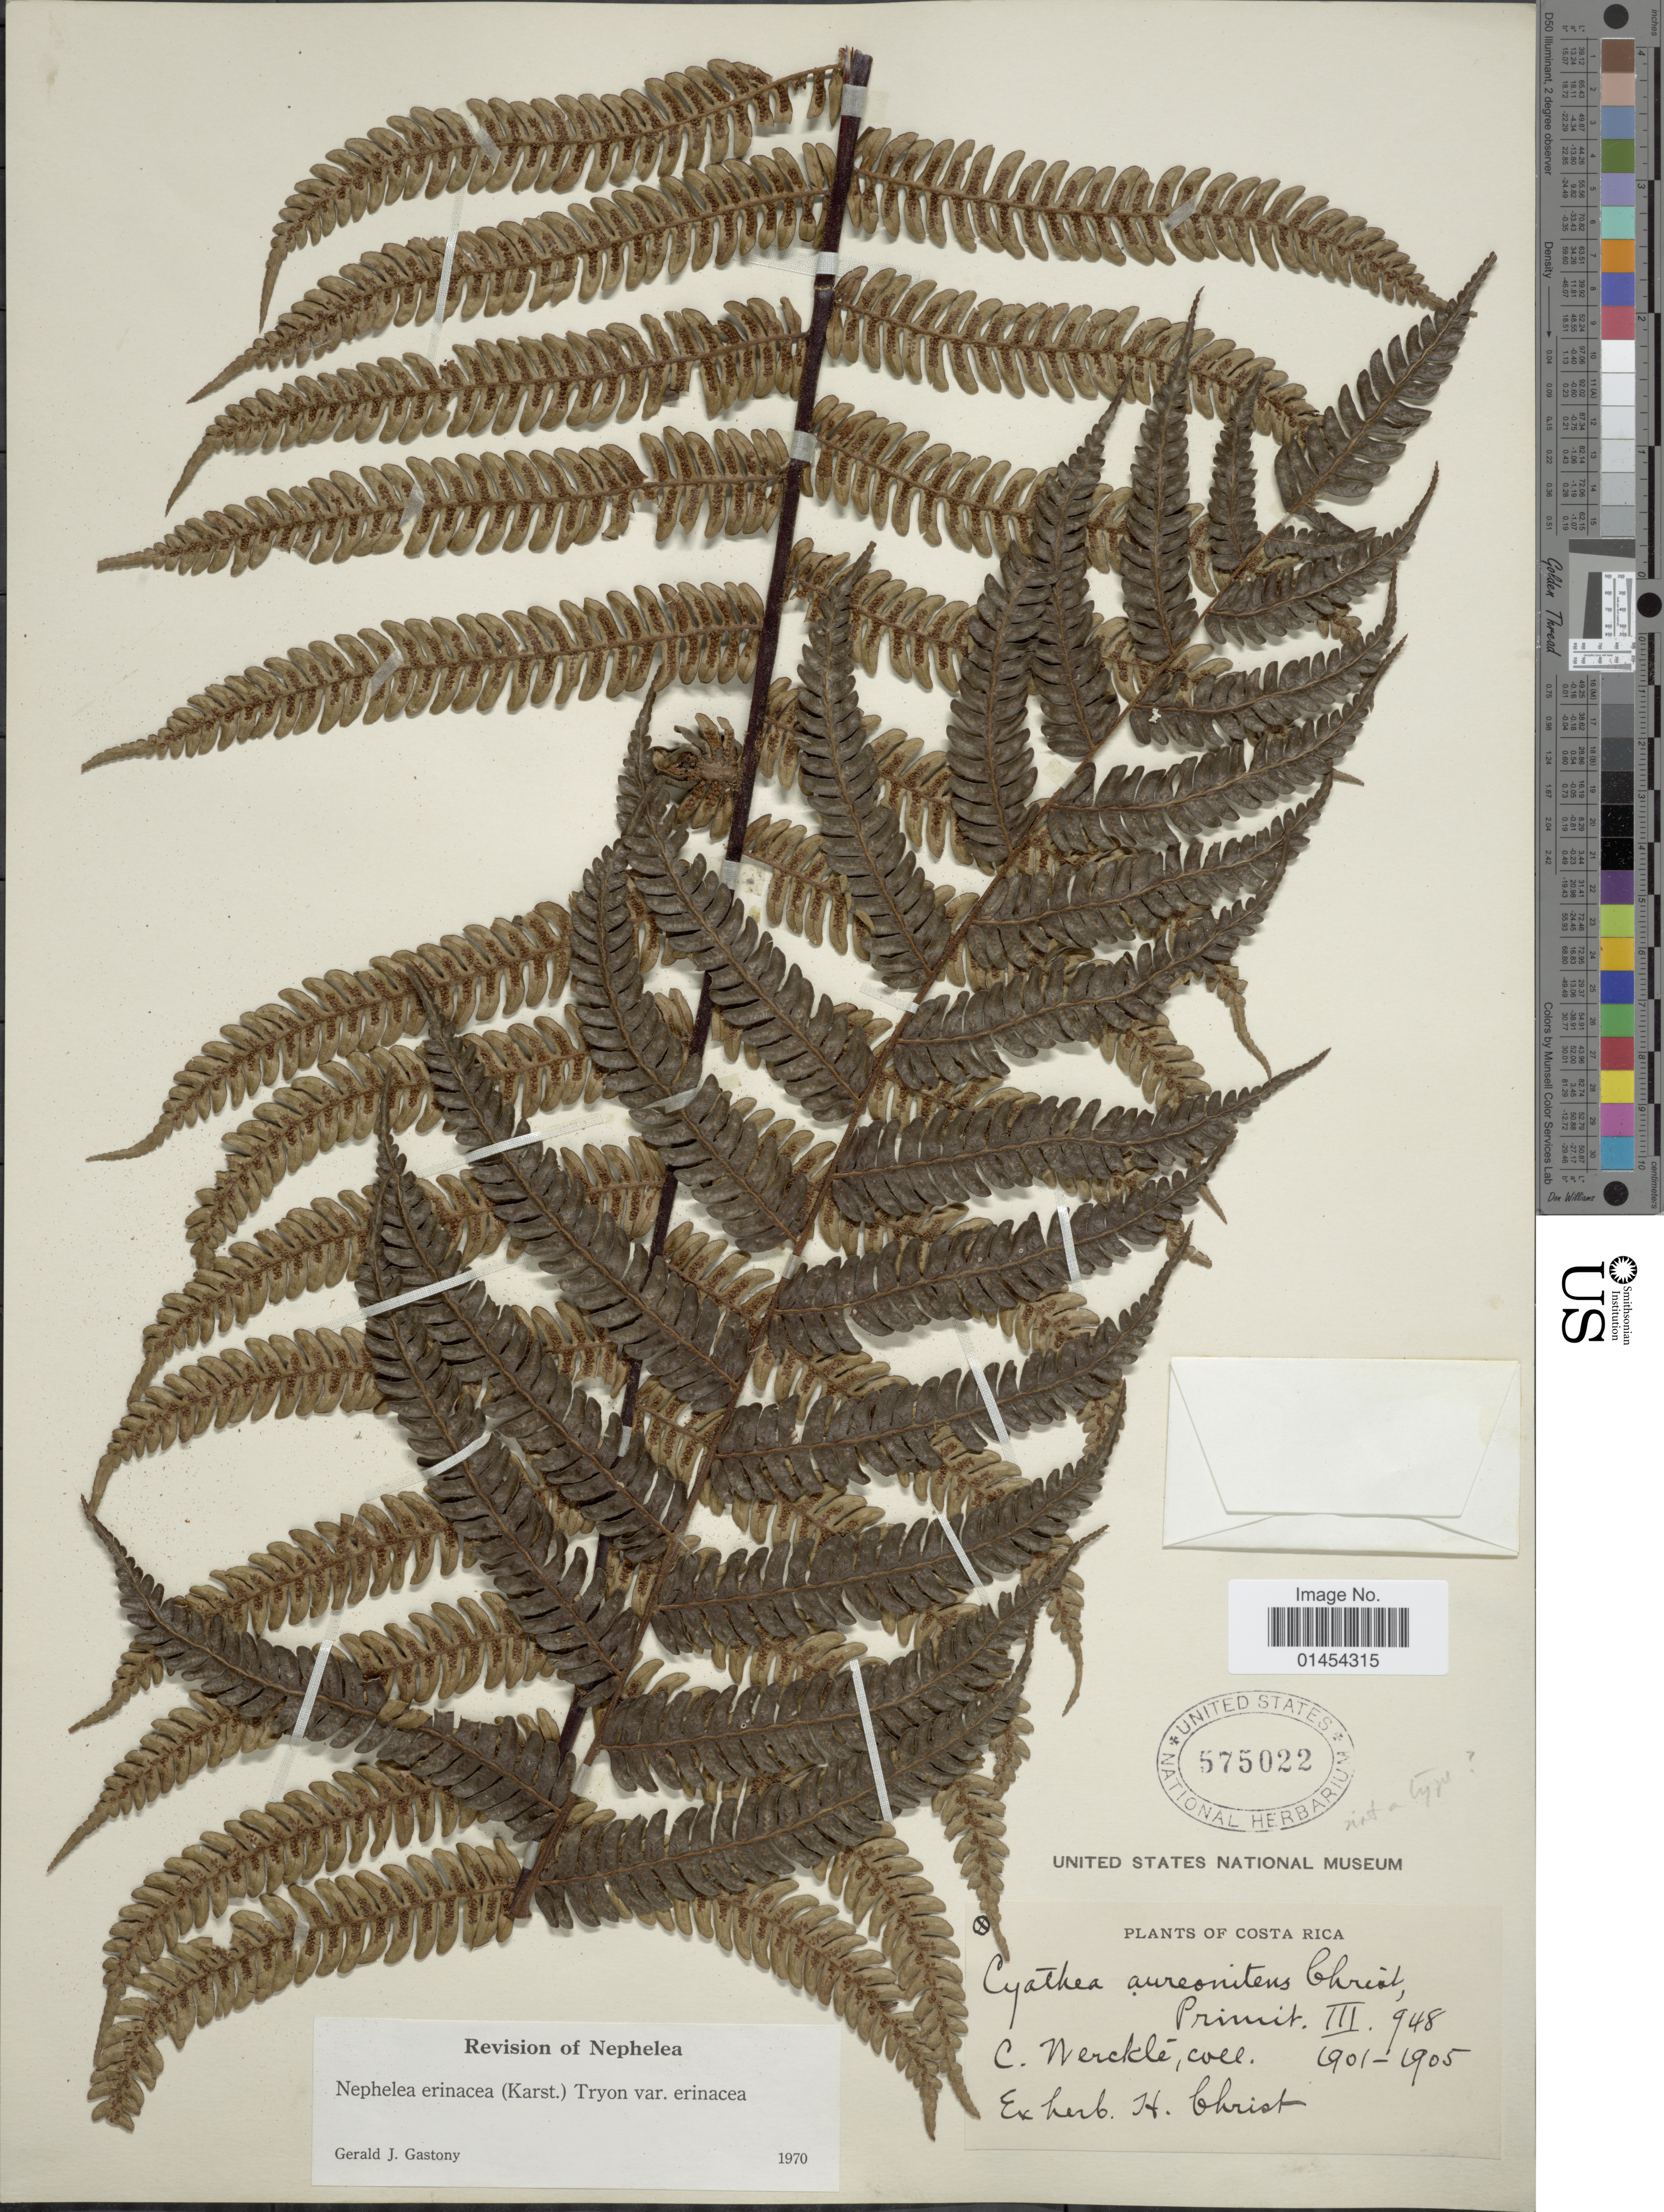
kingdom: Plantae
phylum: Tracheophyta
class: Polypodiopsida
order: Cyatheales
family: Cyatheaceae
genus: Alsophila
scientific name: Alsophila erinacea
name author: (H. Karst.) D.S. Conant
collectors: C. Wercklé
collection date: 1901/1905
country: Costa Rica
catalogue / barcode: US 575022